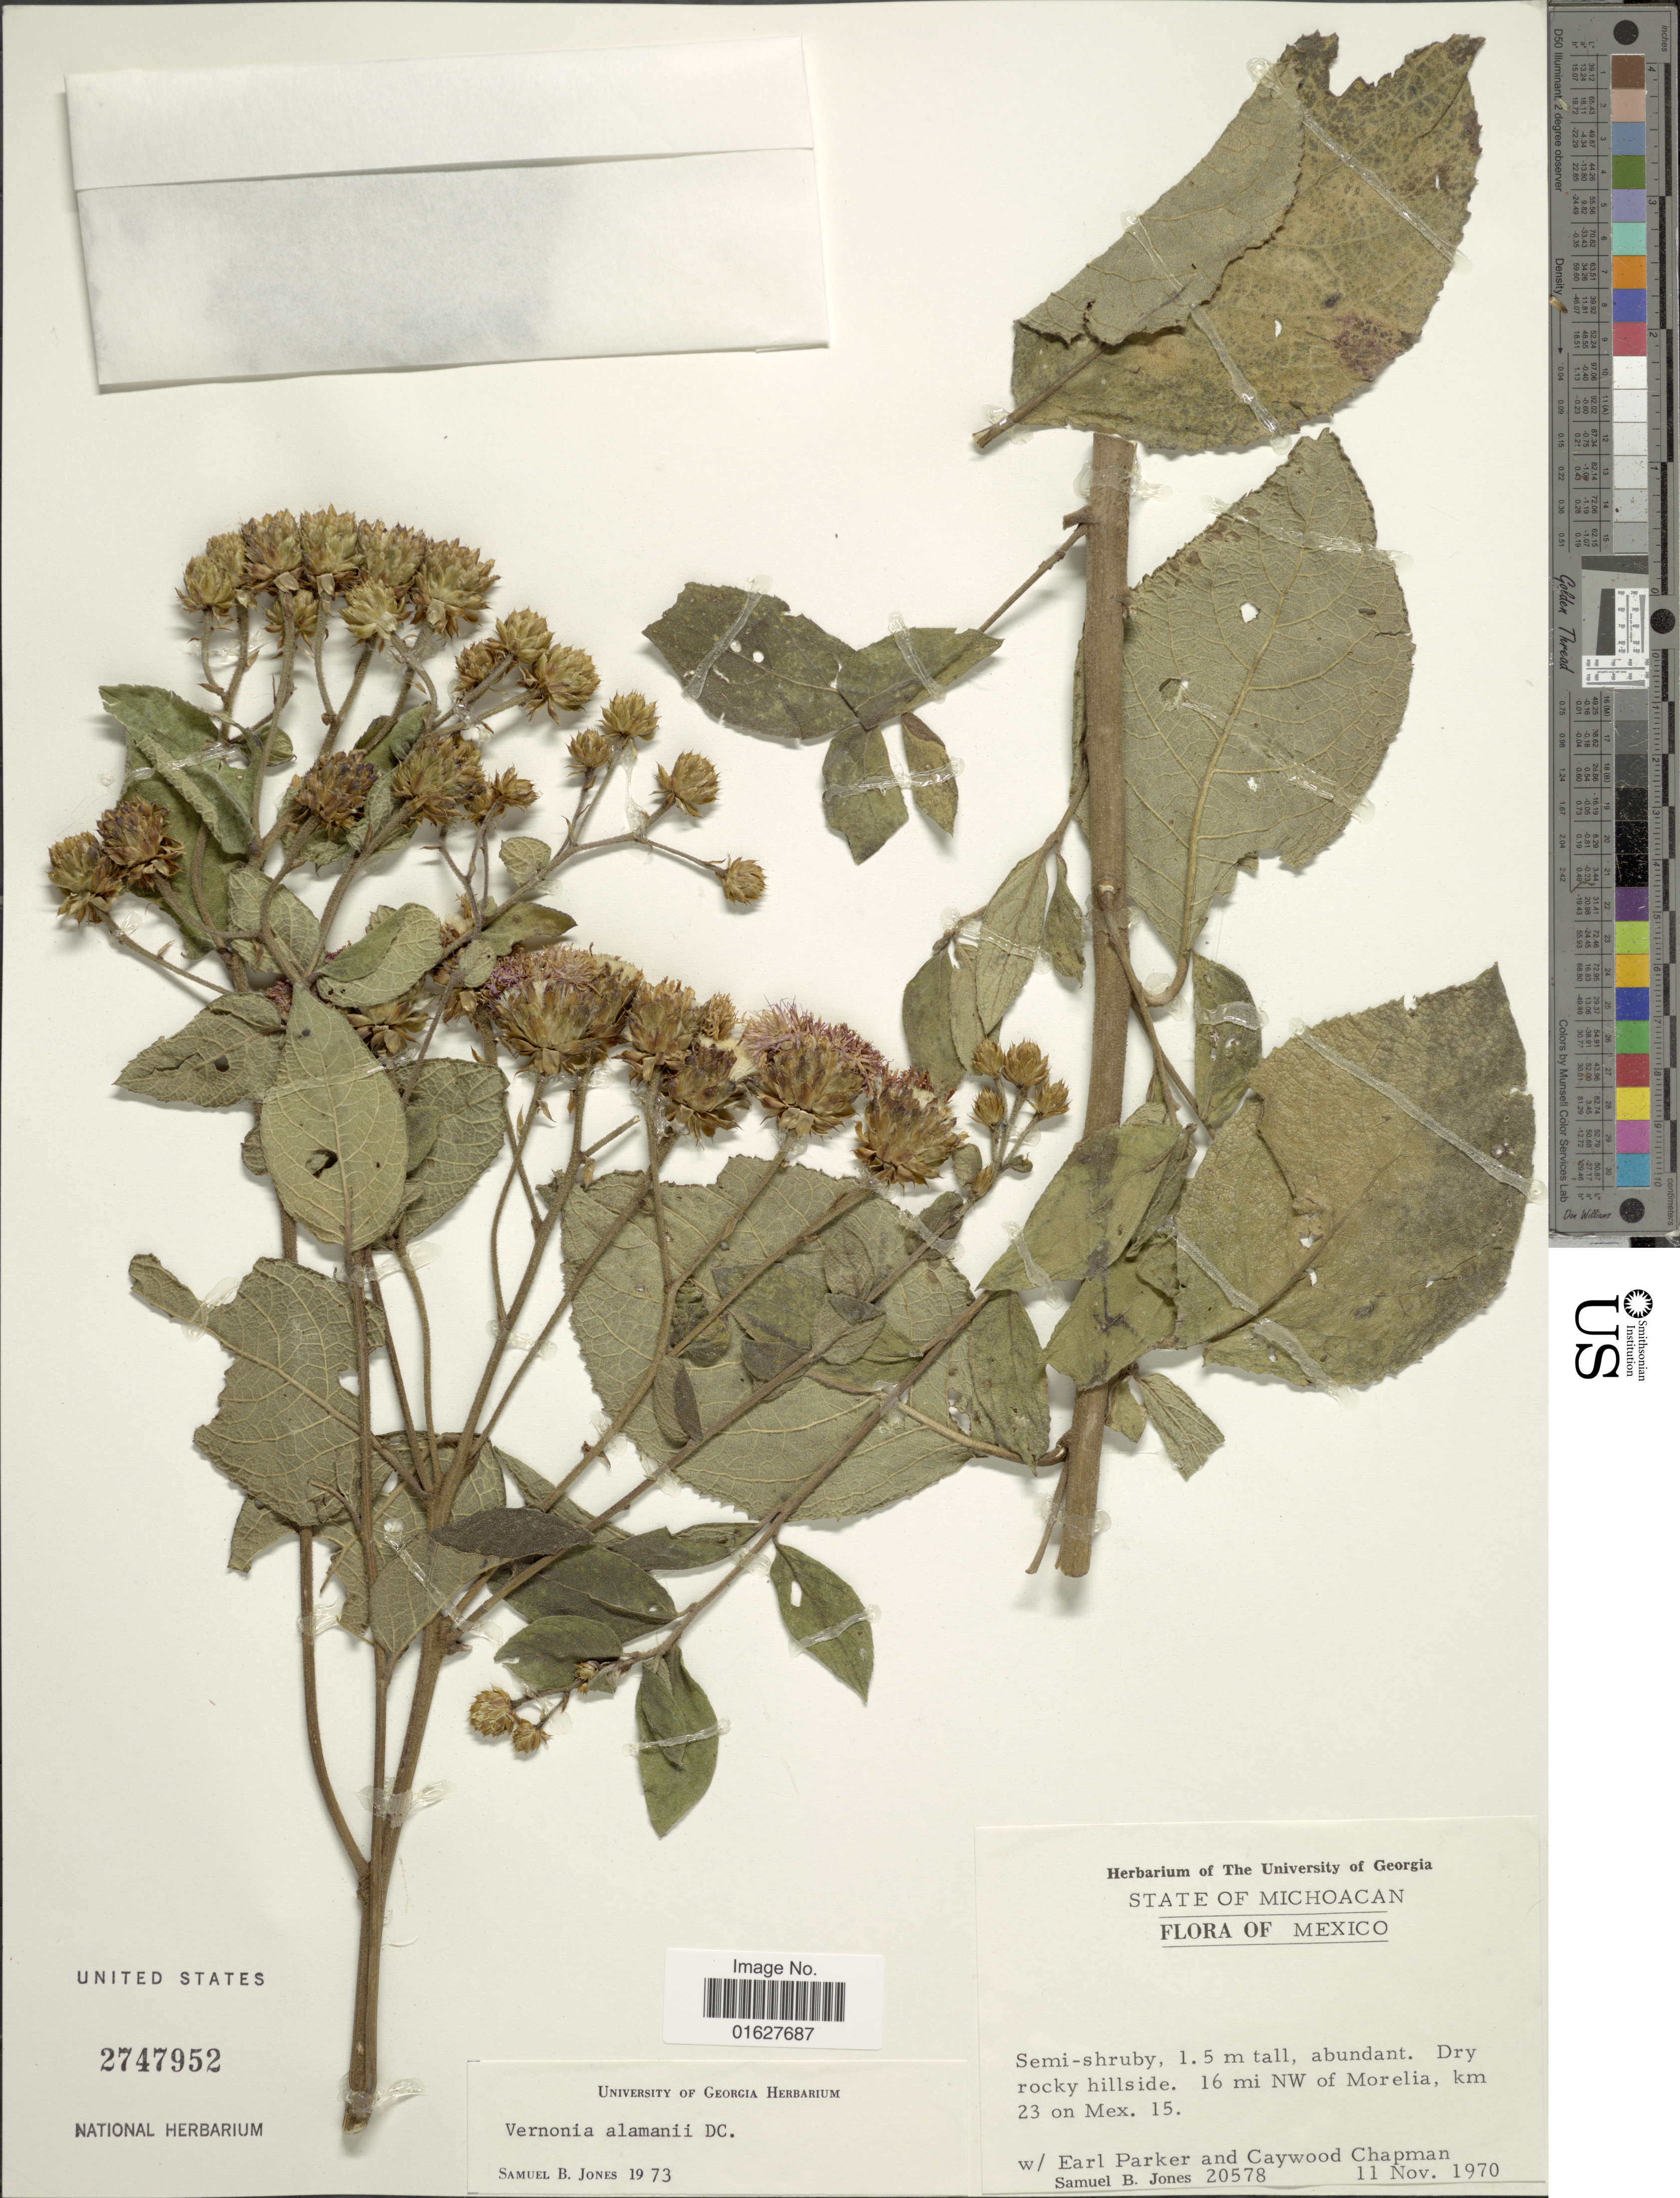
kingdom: Plantae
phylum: Tracheophyta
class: Magnoliopsida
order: Asterales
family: Asteraceae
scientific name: Vickianthus alamanii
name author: (DC.) H. Rob.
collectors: S. B. Jones, E. Parker & C. Chapman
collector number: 20578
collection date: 1970-11-11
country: Mexico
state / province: Michoacán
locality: Mexico. Dry rocky hillside. 16 mi NW of Morelia, km 23 on Mex. 15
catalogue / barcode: US 2747952